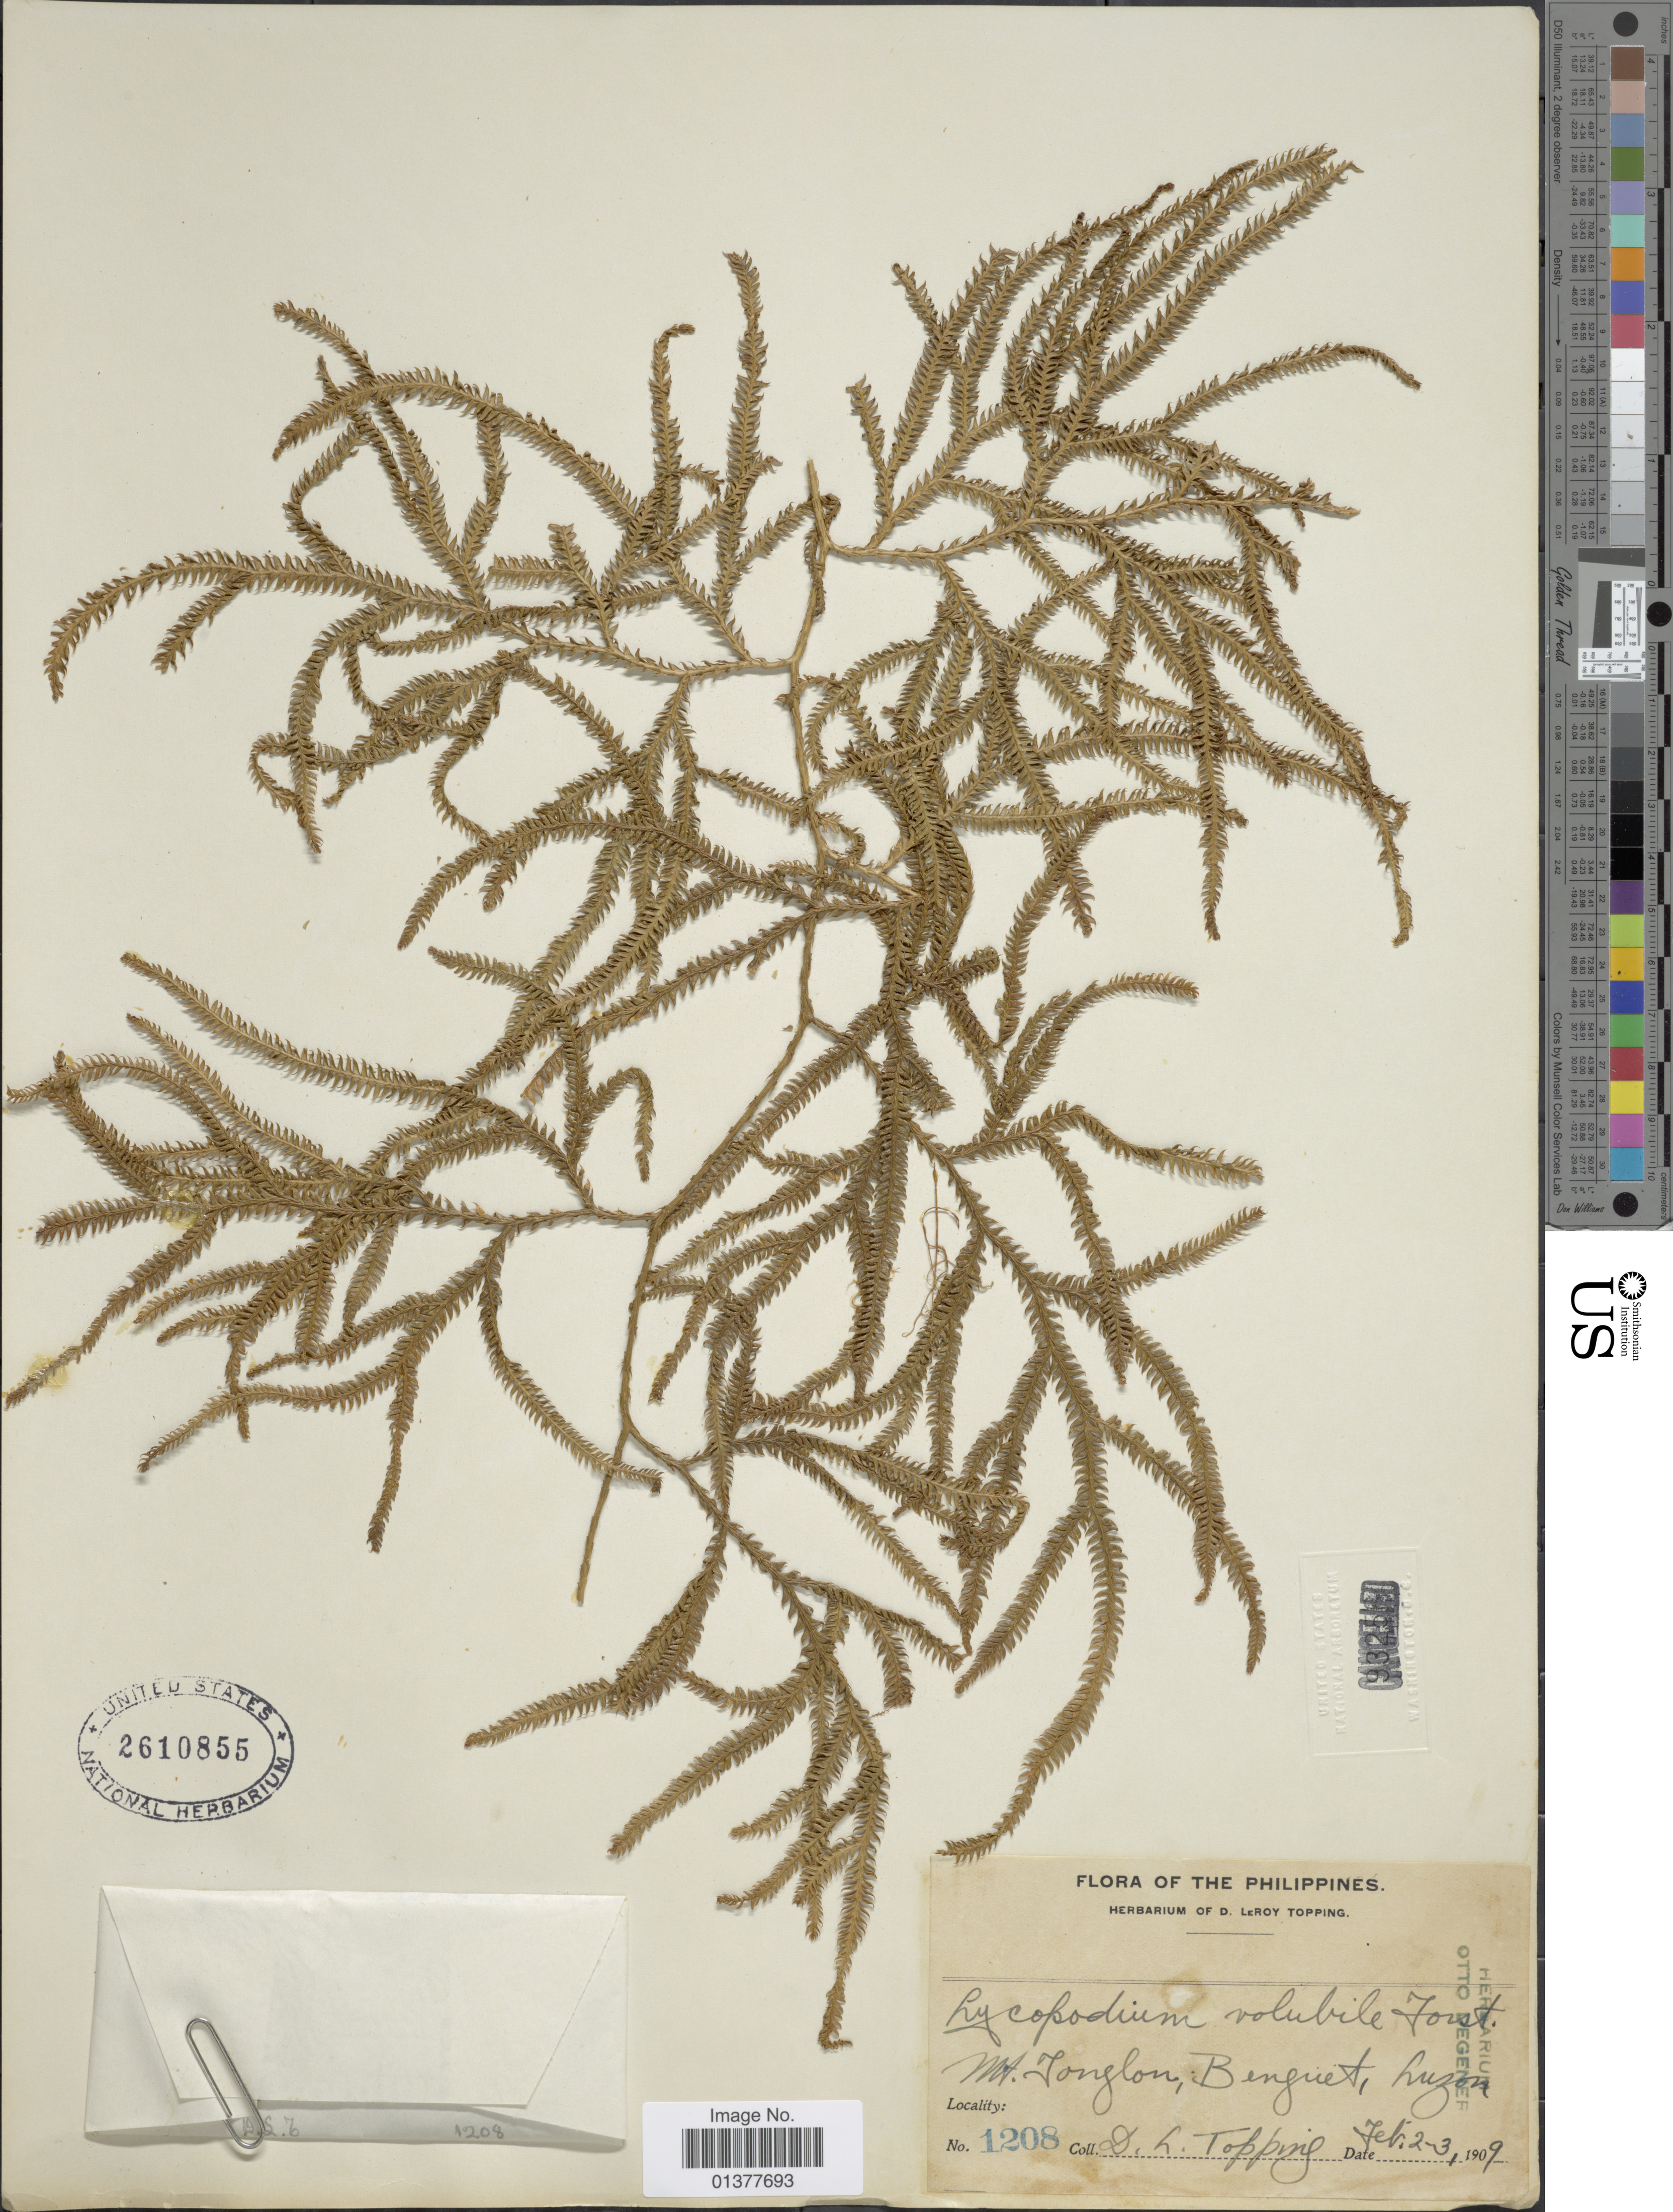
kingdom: Plantae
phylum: Tracheophyta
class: Lycopodiopsida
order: Lycopodiales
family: Lycopodiaceae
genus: Pseudodiphasium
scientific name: Pseudodiphasium volubile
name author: (G. Forst.) Holub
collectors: D. L. Topping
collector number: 1208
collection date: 1909-02-02/1909-02-03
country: Philippines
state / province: Central Luzon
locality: Mt. JOnglon, Benguet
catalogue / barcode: US 2610855